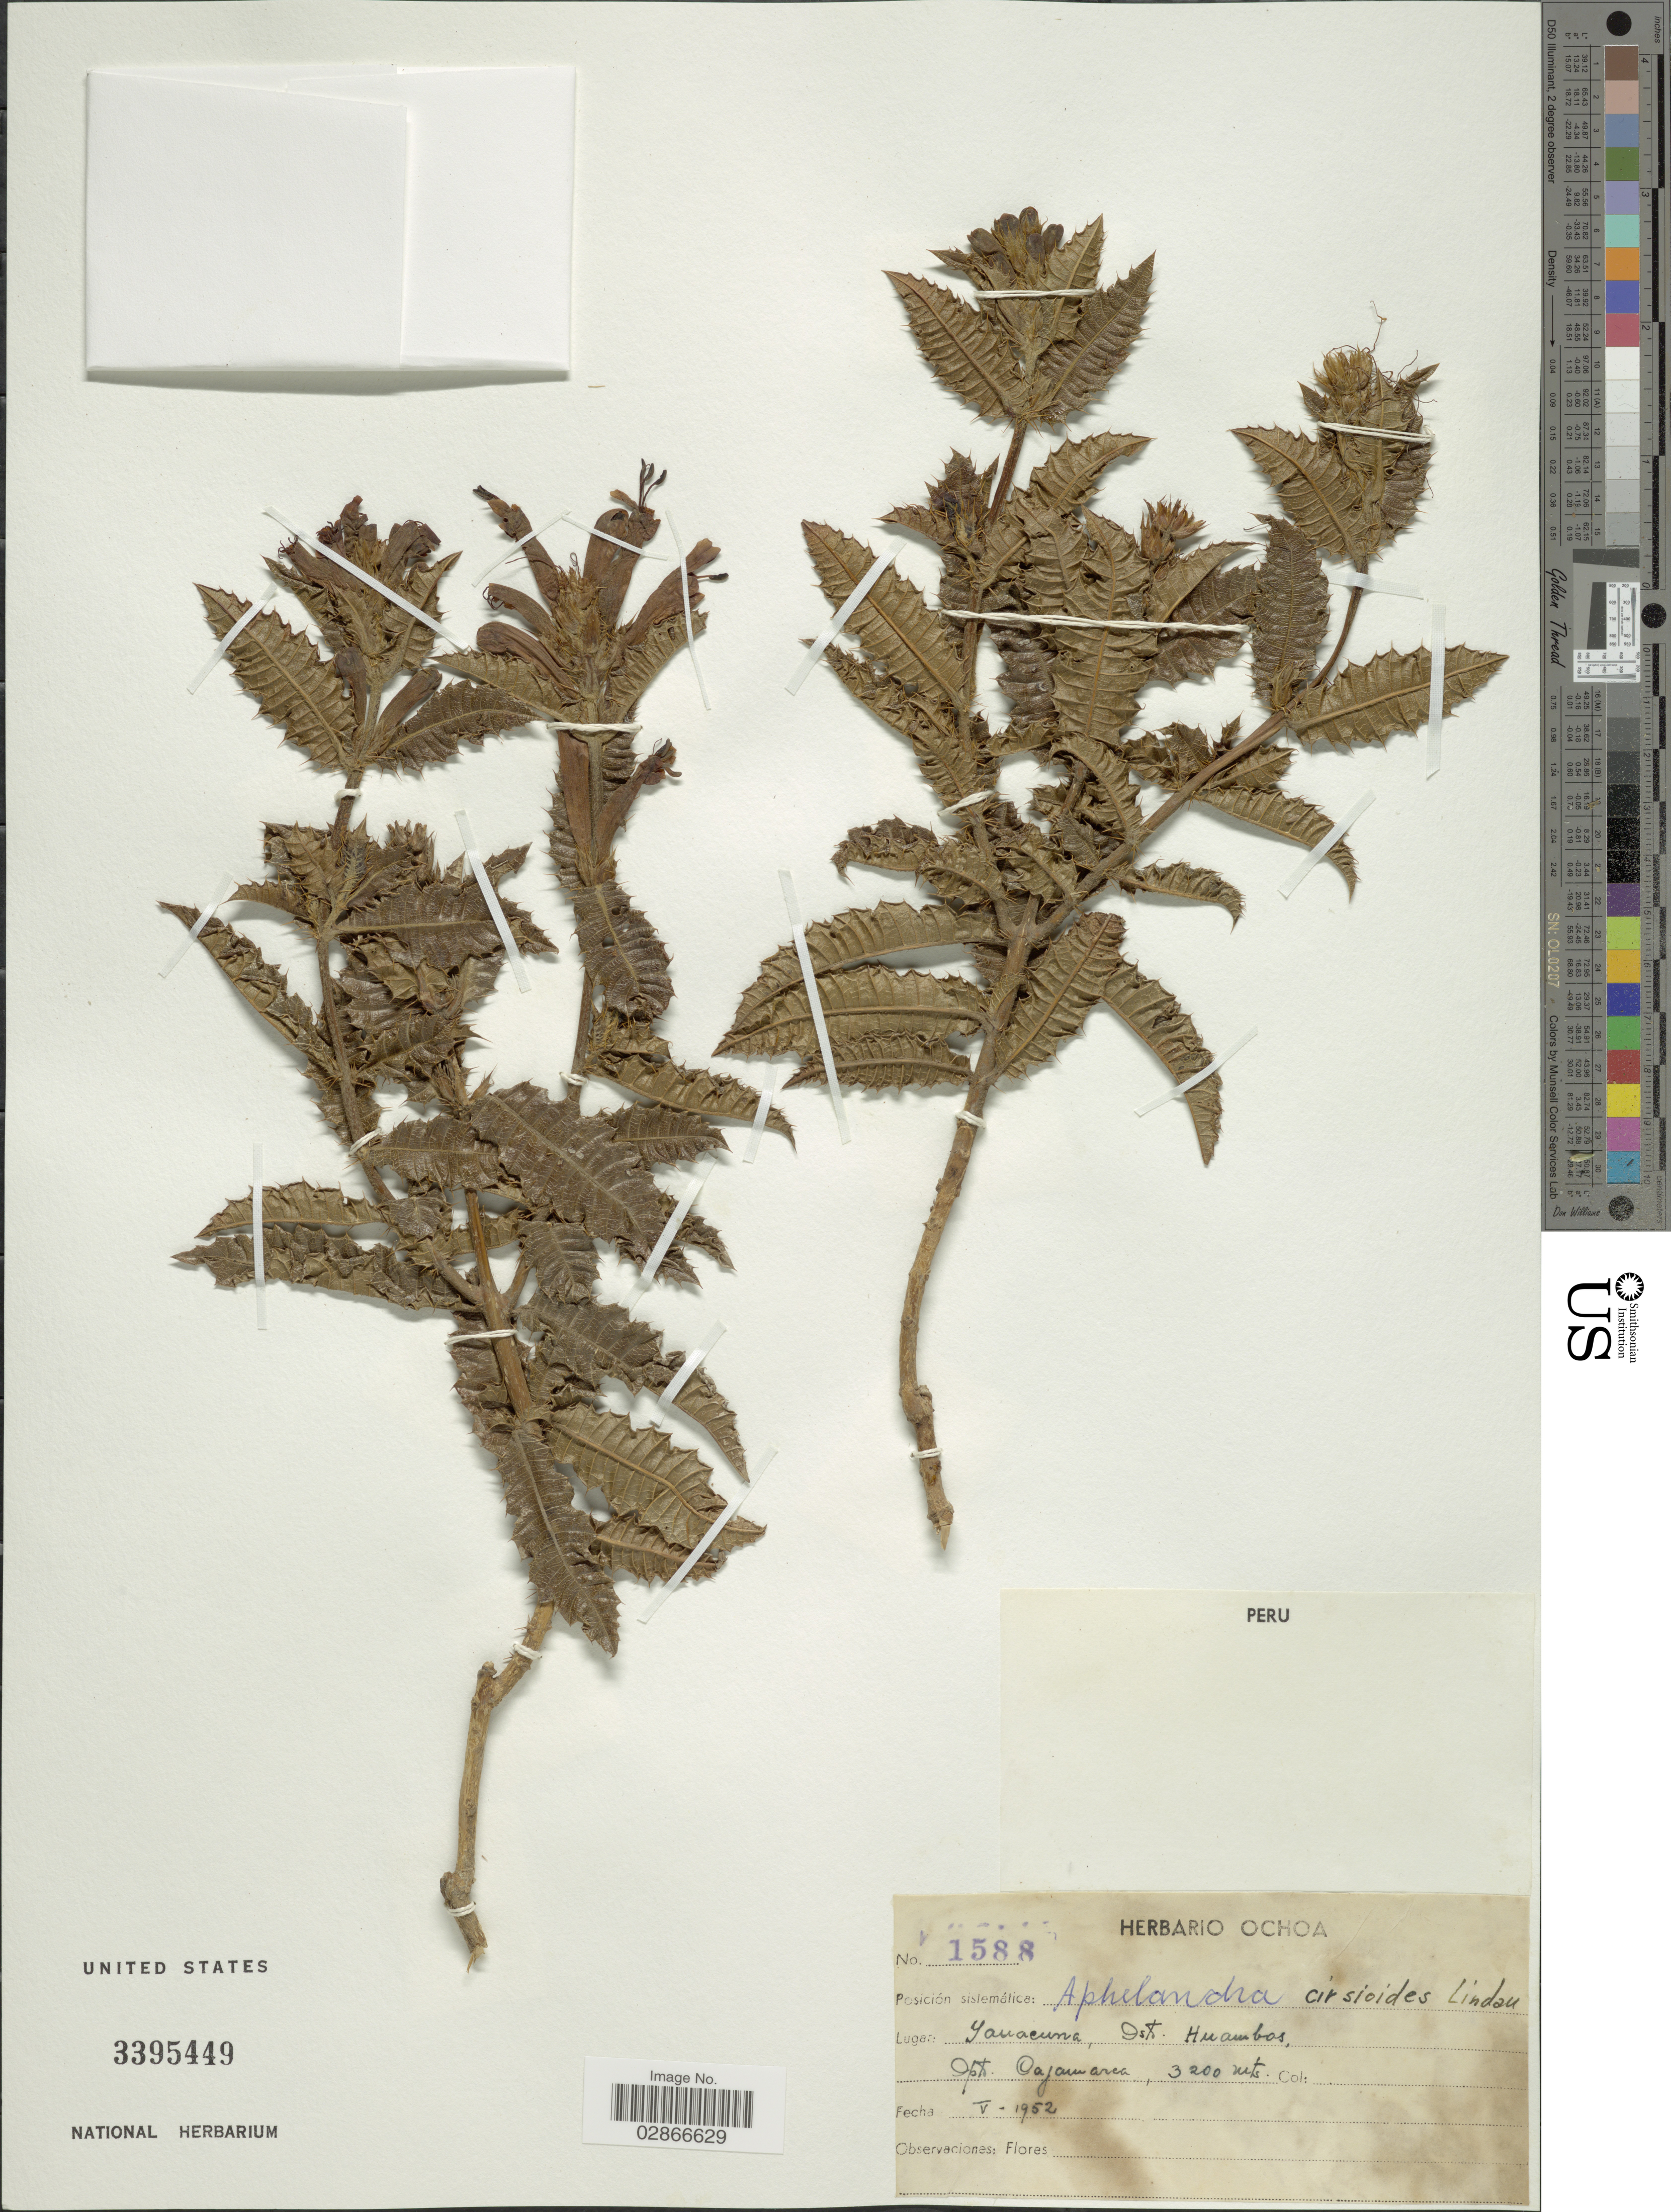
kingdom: Plantae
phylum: Tracheophyta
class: Magnoliopsida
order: Lamiales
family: Acanthaceae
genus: Aphelandra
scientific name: Aphelandra cirsioides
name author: Lindau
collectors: ex herb. Ochoa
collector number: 1588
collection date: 1952-05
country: Peru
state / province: Cajamarca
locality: Yanacuna, Dsto. Huambos. Dpto. Cajamarca.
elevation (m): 3200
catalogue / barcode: US 3395449